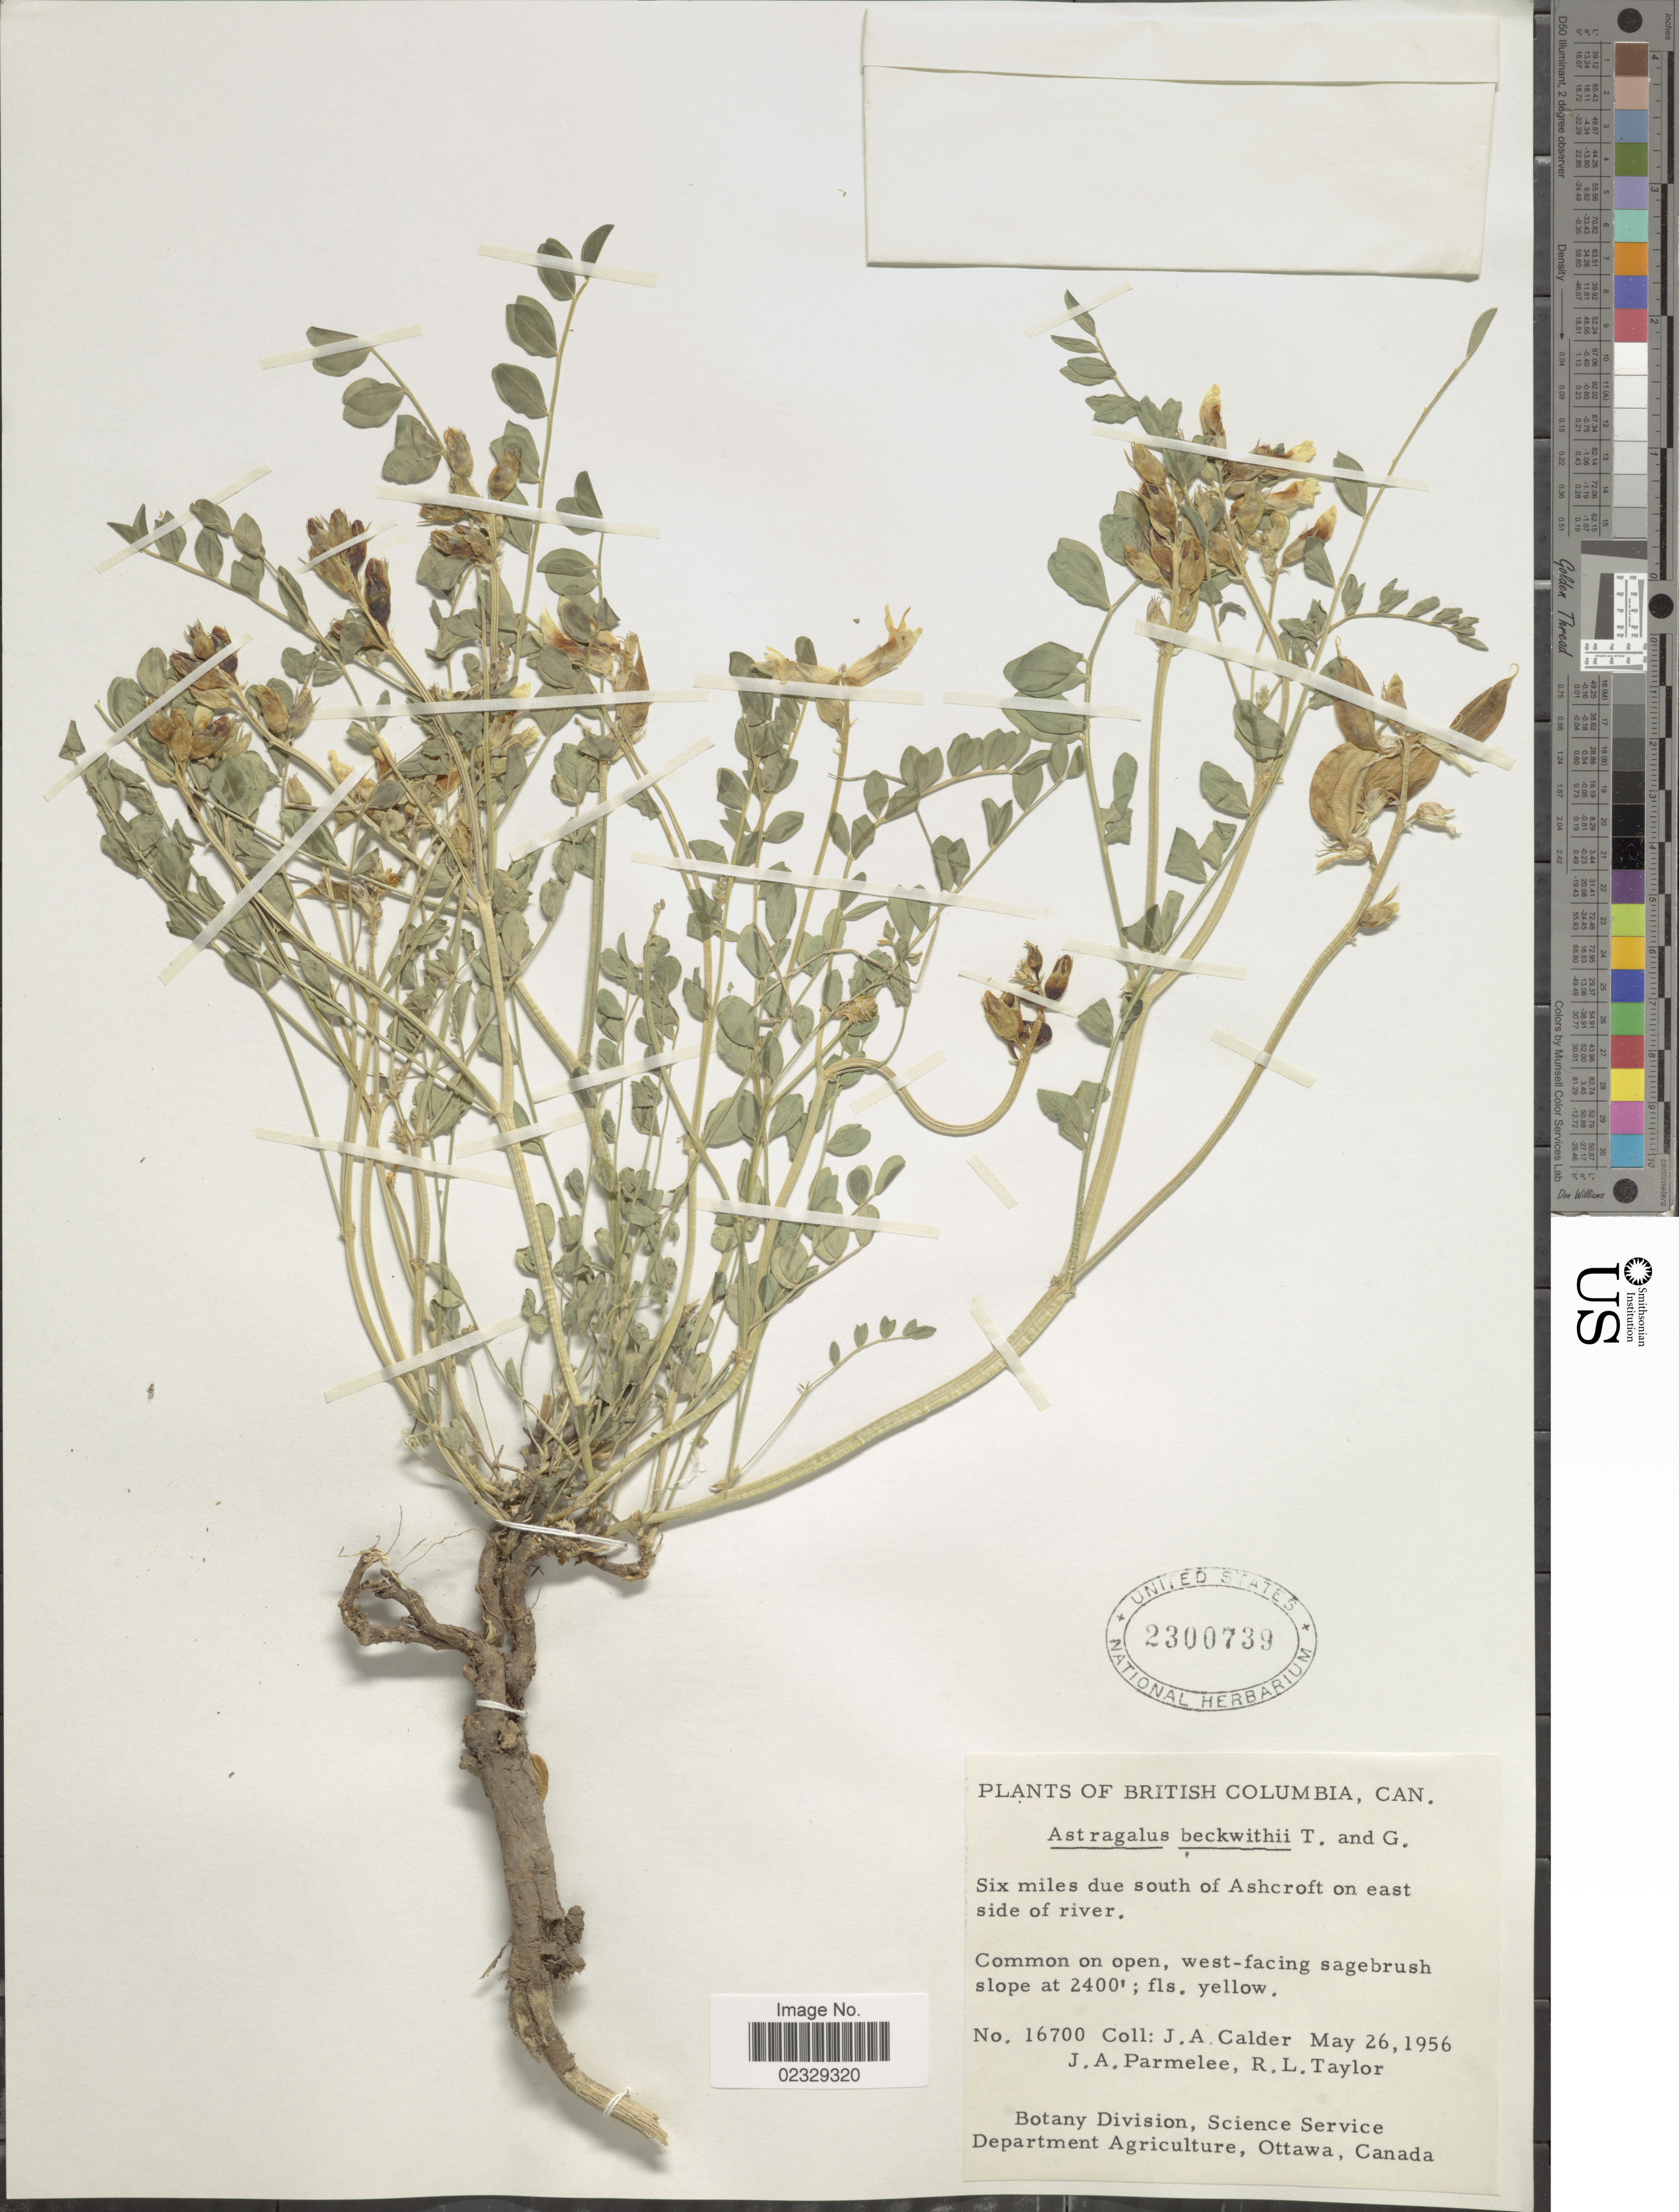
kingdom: Plantae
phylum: Tracheophyta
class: Magnoliopsida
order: Fabales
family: Fabaceae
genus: Astragalus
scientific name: Astragalus beckwithii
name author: Torr. & A. Gray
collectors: J. A. Calder, J. A. Parmelee & R. Taylor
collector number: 16700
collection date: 1956-05-26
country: Canada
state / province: British Columbia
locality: Six miles due south of Ashcroft on east side of river, Common on open, west-facing sagebrush slope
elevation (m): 732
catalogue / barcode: US 2300739